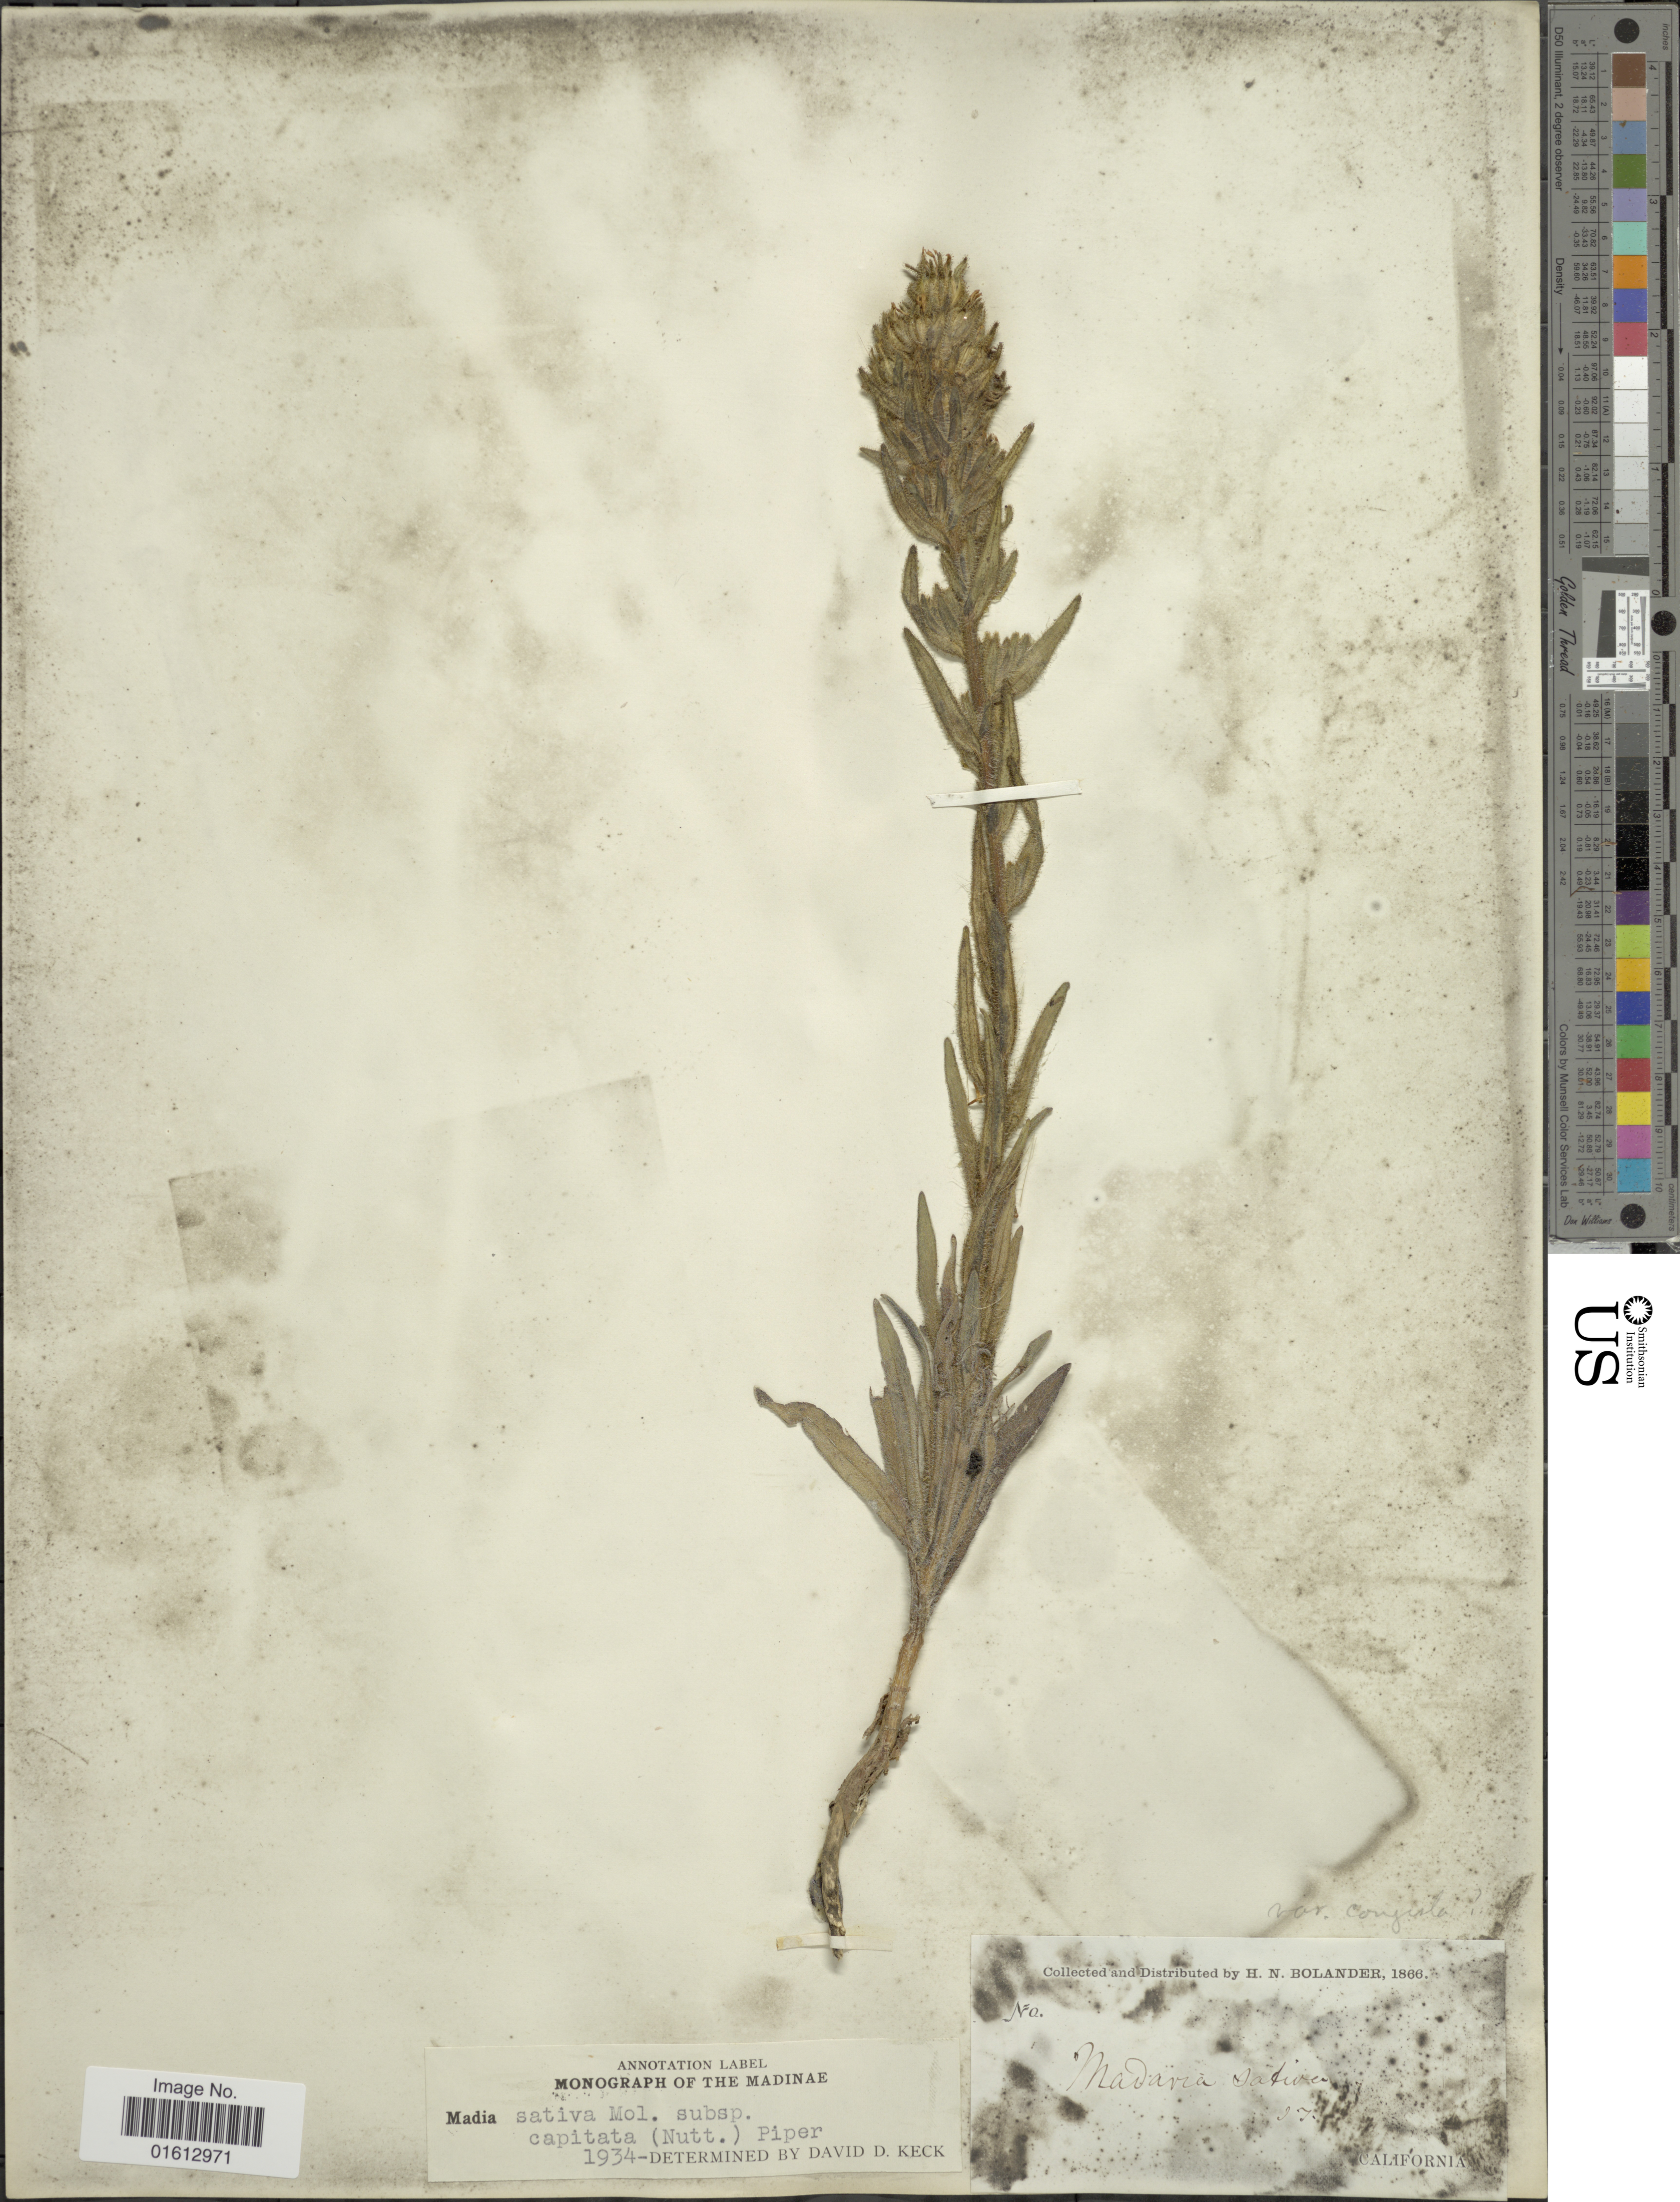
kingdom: Plantae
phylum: Tracheophyta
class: Magnoliopsida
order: Asterales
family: Asteraceae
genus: Madia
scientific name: Madia sativa subsp. capitata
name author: (Nutt.) Piper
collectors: H. Bolander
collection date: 1866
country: United States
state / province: California